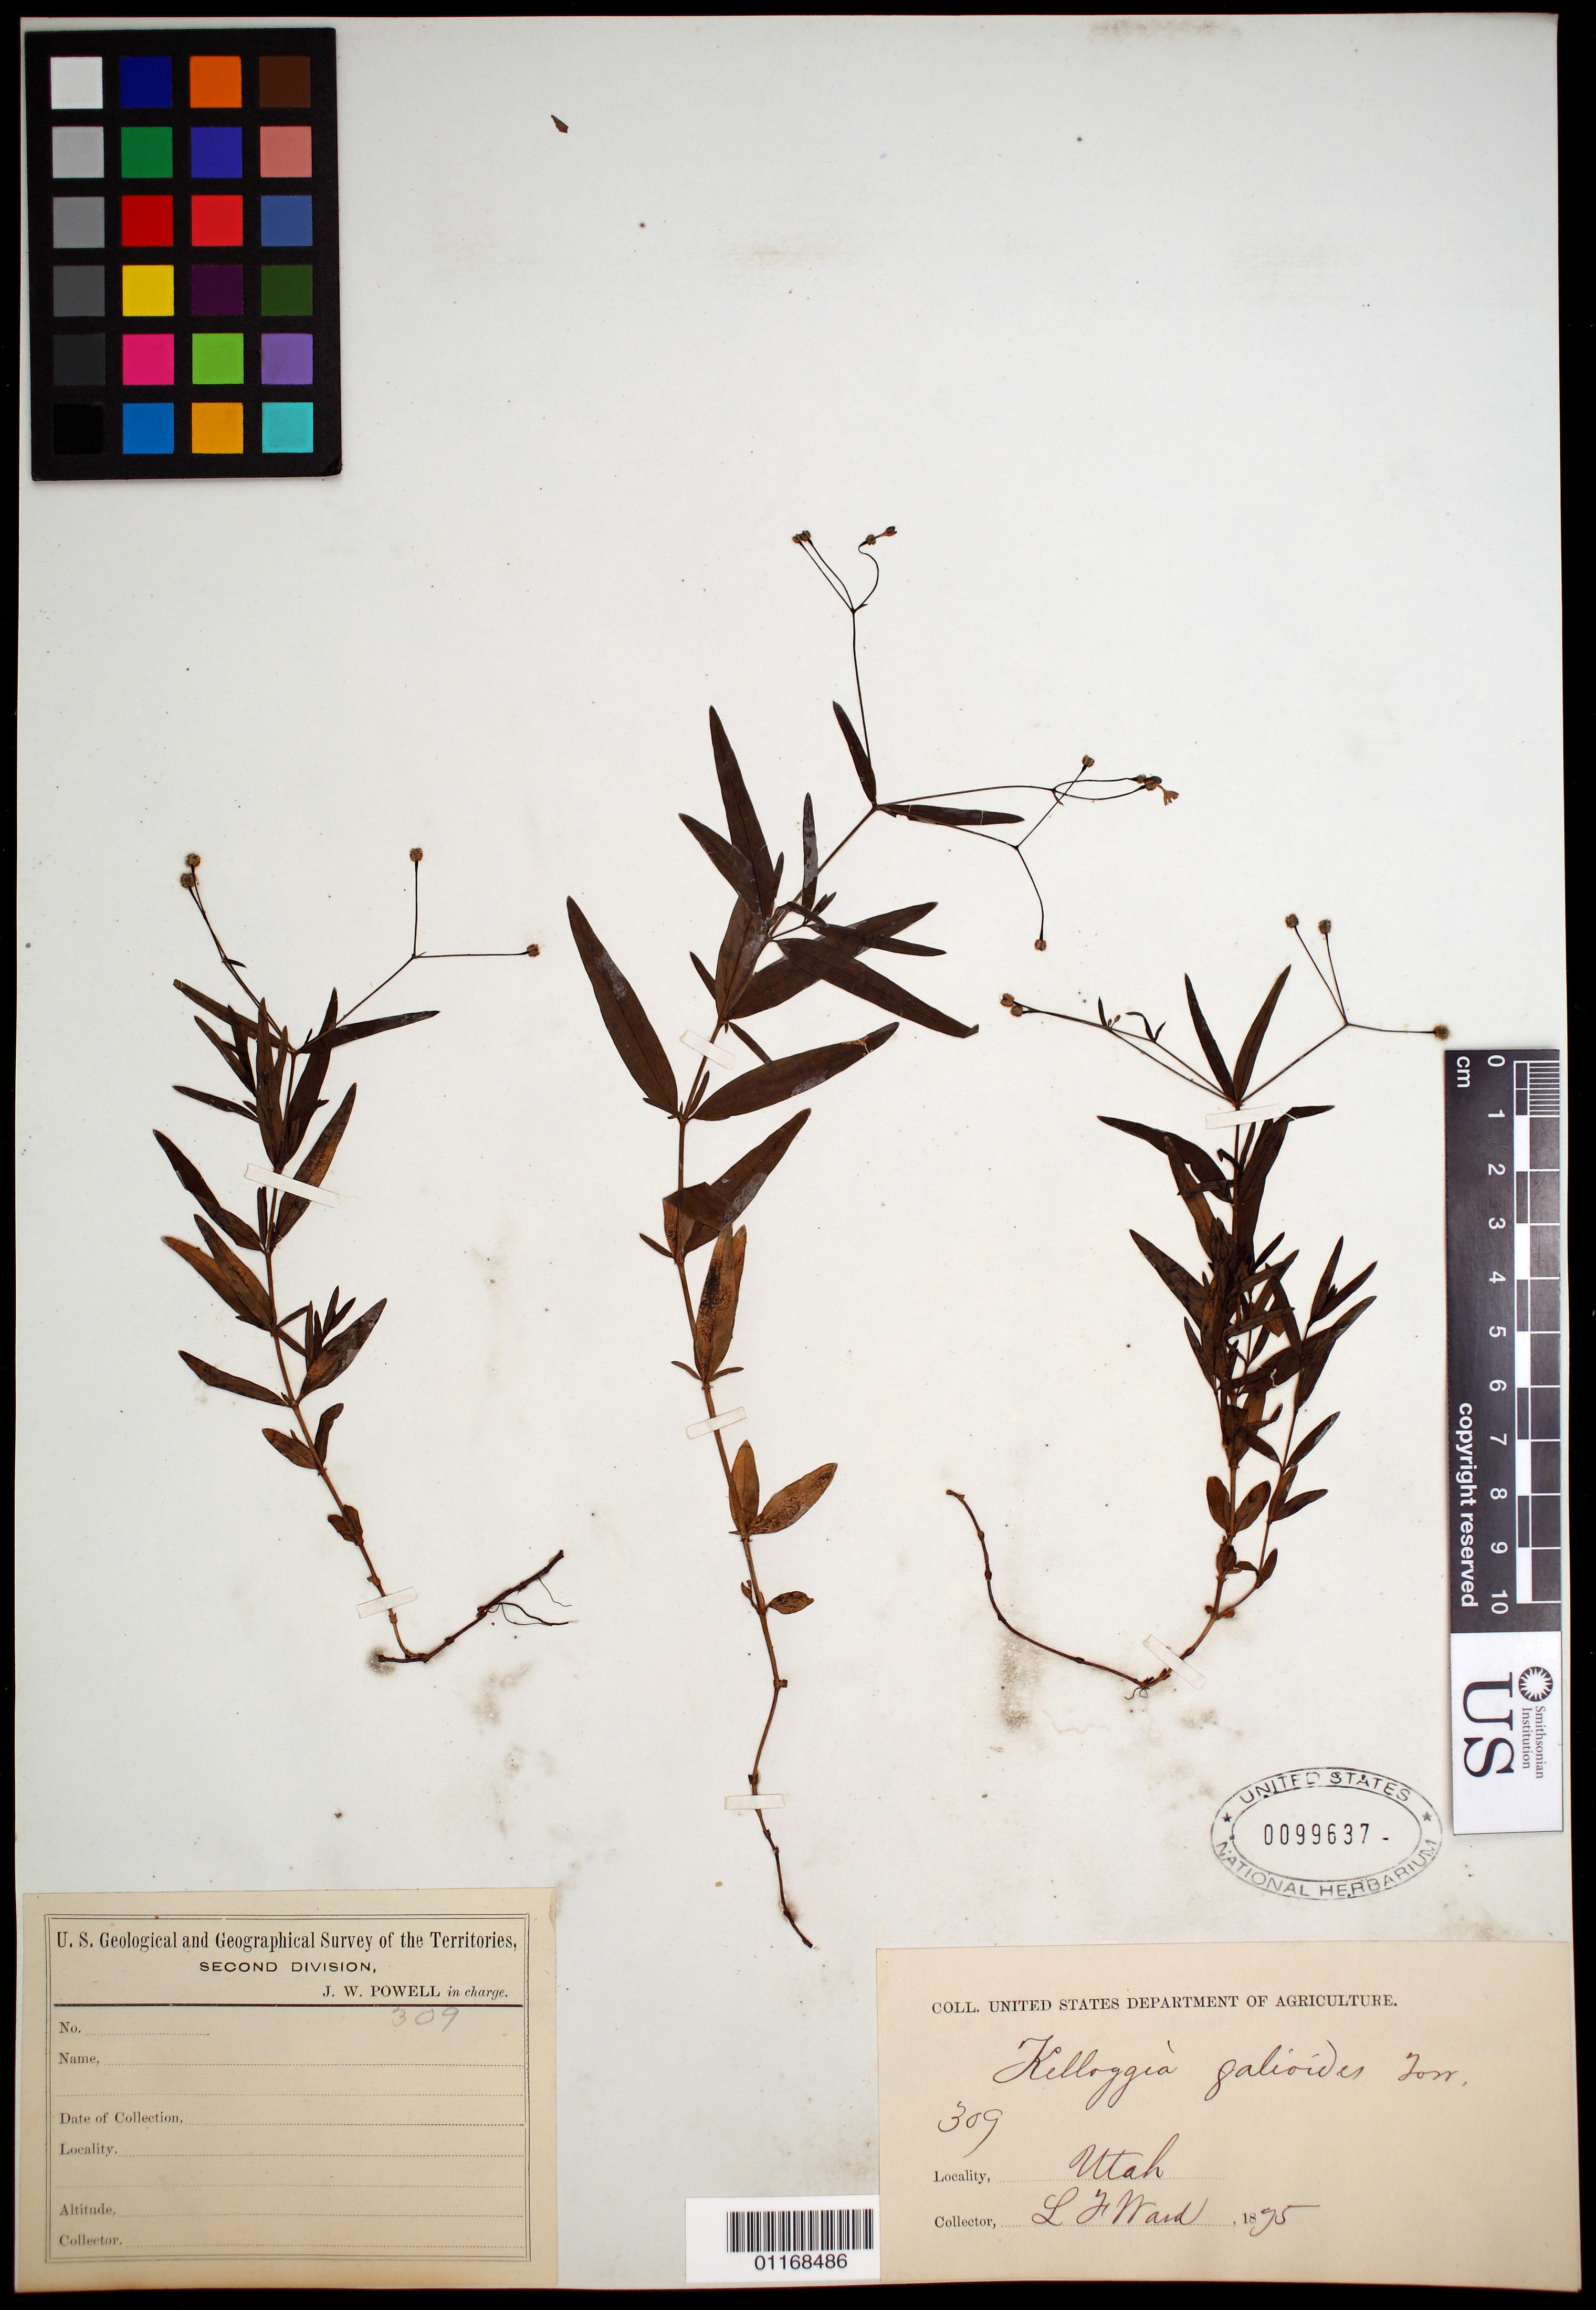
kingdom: Plantae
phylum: Tracheophyta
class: Magnoliopsida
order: Gentianales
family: Rubiaceae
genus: Kelloggia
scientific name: Kelloggia galioides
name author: Torr.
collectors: L. F. Ward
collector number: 309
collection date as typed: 1875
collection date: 1875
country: United States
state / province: Utah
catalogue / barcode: US 99637